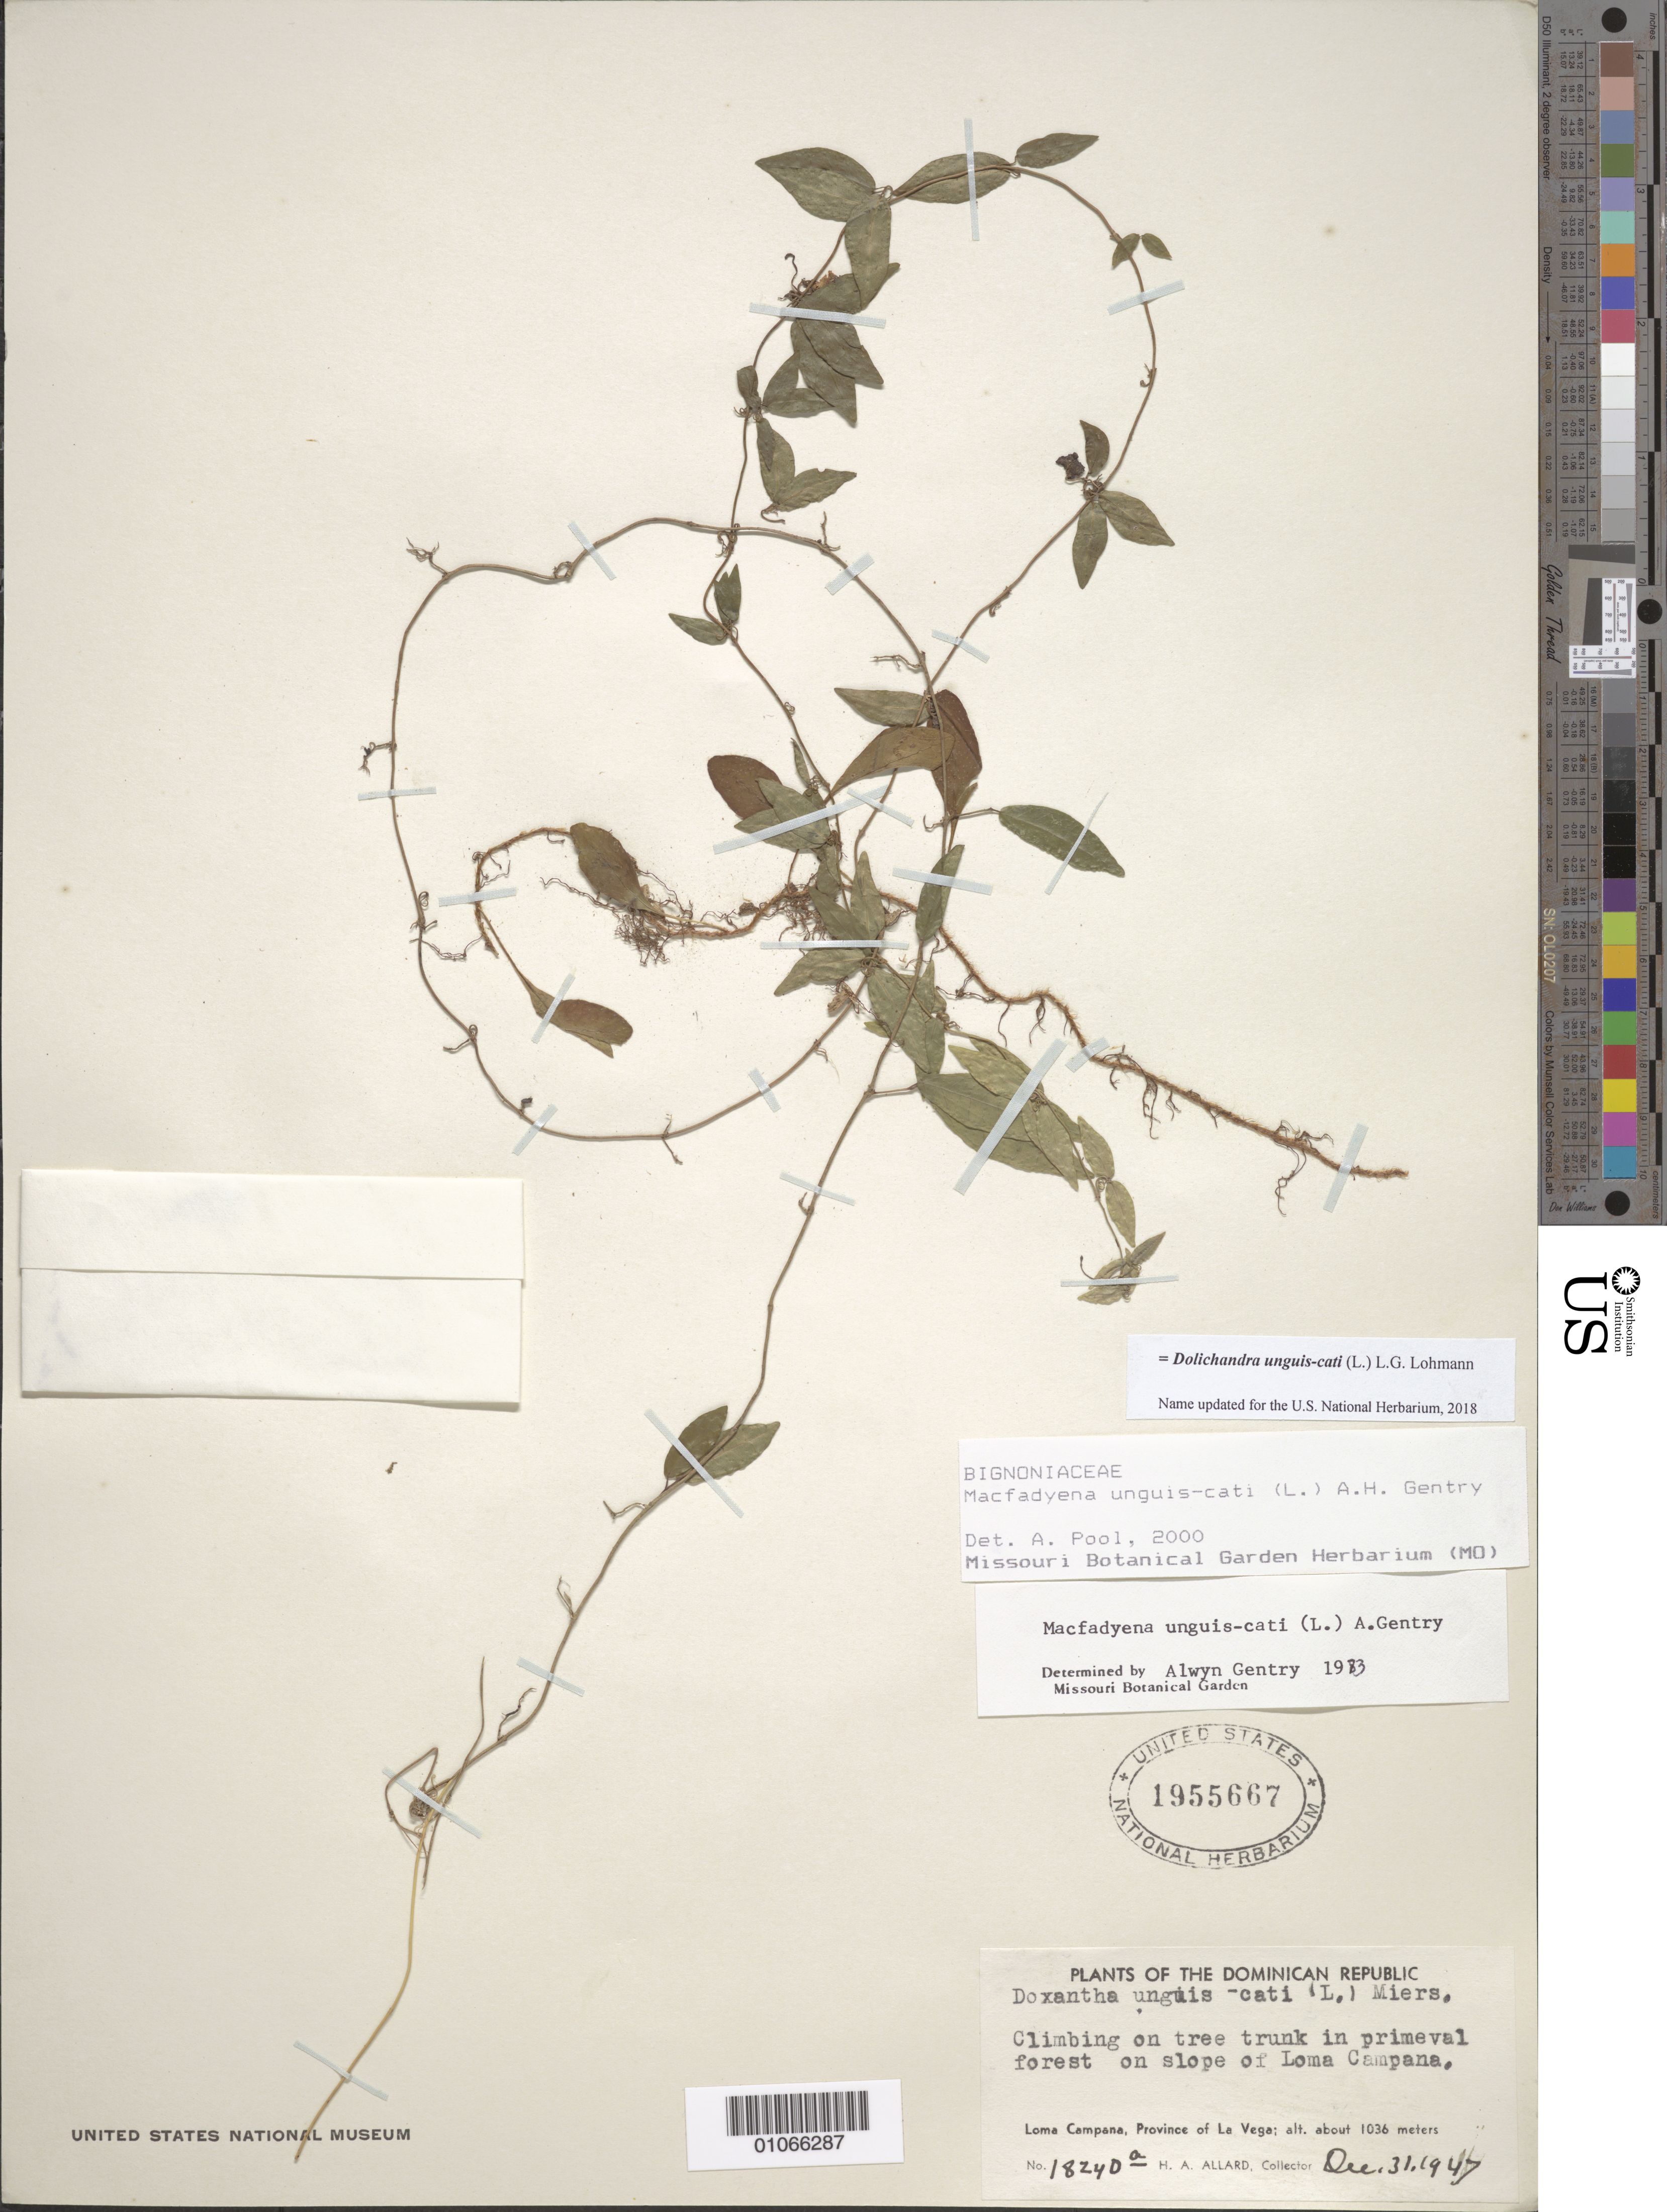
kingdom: Plantae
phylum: Tracheophyta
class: Magnoliopsida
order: Lamiales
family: Bignoniaceae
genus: Dolichandra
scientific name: Dolichandra unguis-cati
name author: (L.) L.G. Lohmann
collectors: H. A. Allard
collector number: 18240a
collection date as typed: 31 Dec 1947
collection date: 1947-12-31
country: Dominican Republic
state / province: La Vega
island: Hispaniola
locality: On slope of Loma Campana, climbing on tree trunk in primeval forest.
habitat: Primeval forest on slope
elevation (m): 1036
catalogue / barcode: US 1955667